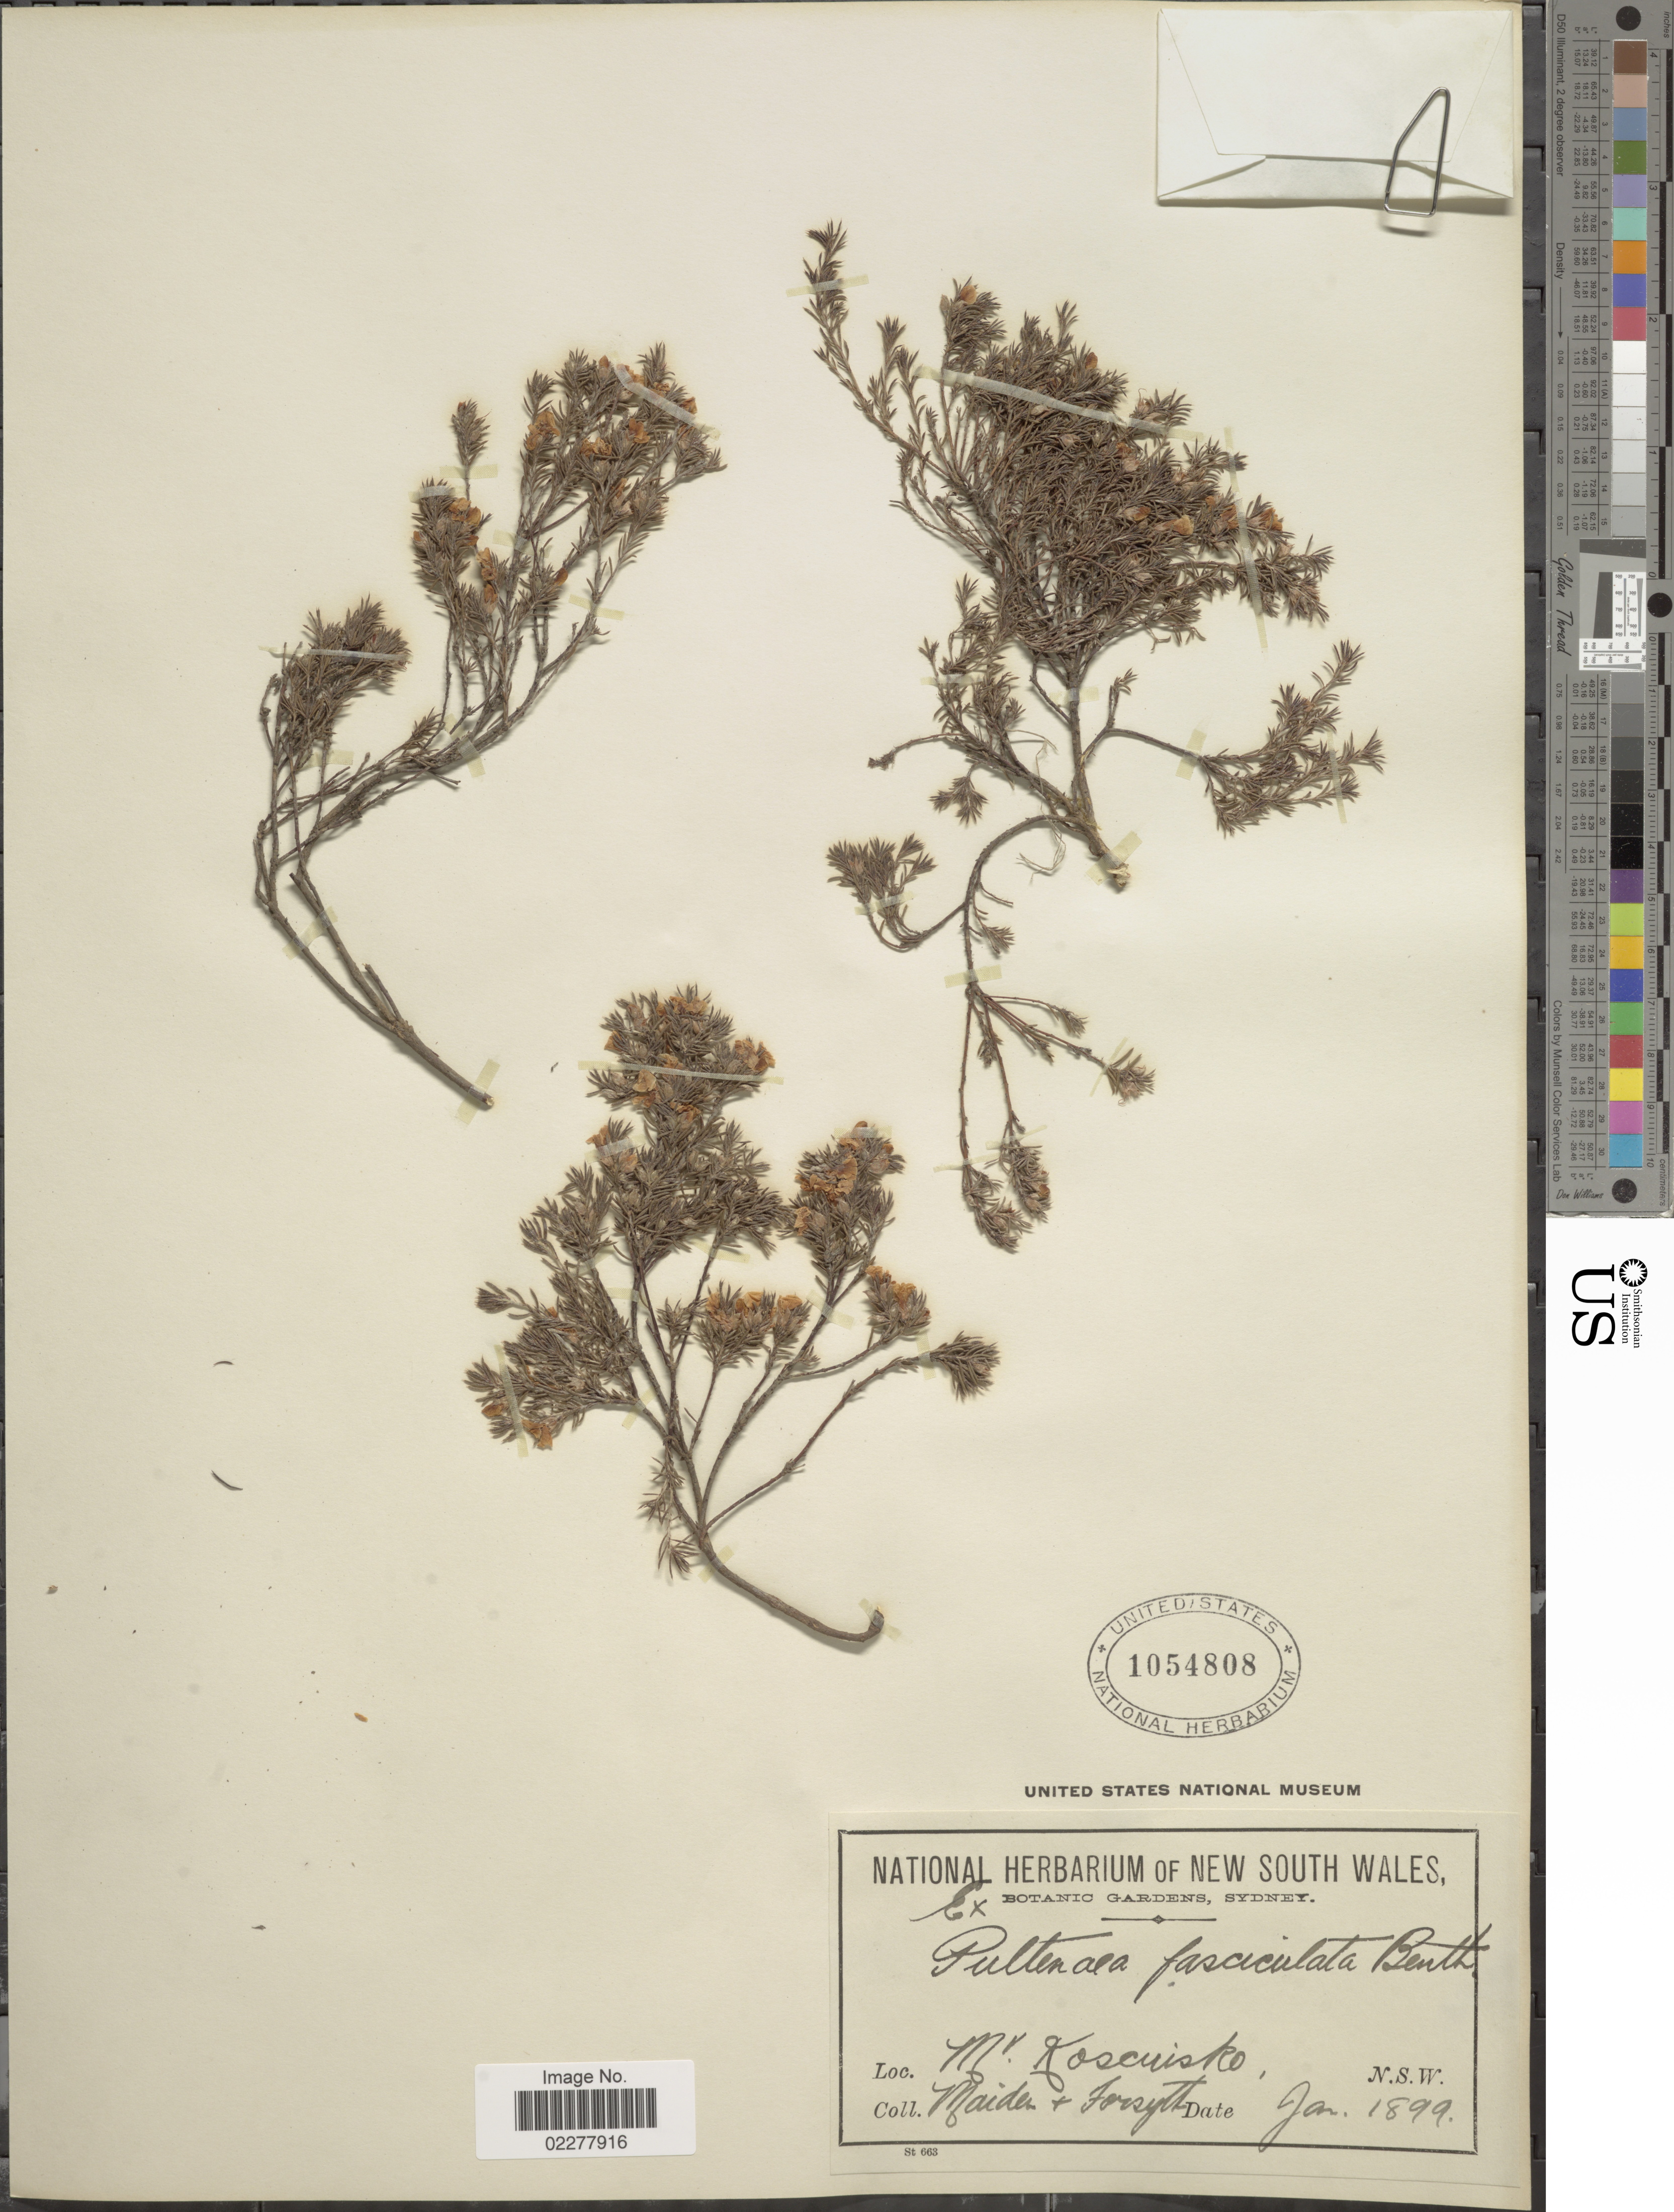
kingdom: Plantae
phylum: Tracheophyta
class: Magnoliopsida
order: Fabales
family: Fabaceae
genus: Pultenaea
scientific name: Pultenaea fasciculata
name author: Benth.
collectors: J. Maiden & -- Forsyth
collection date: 1899-01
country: Australia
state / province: New South Wales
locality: Mt. Kosciusko. N.S.W.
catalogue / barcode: US 1054808